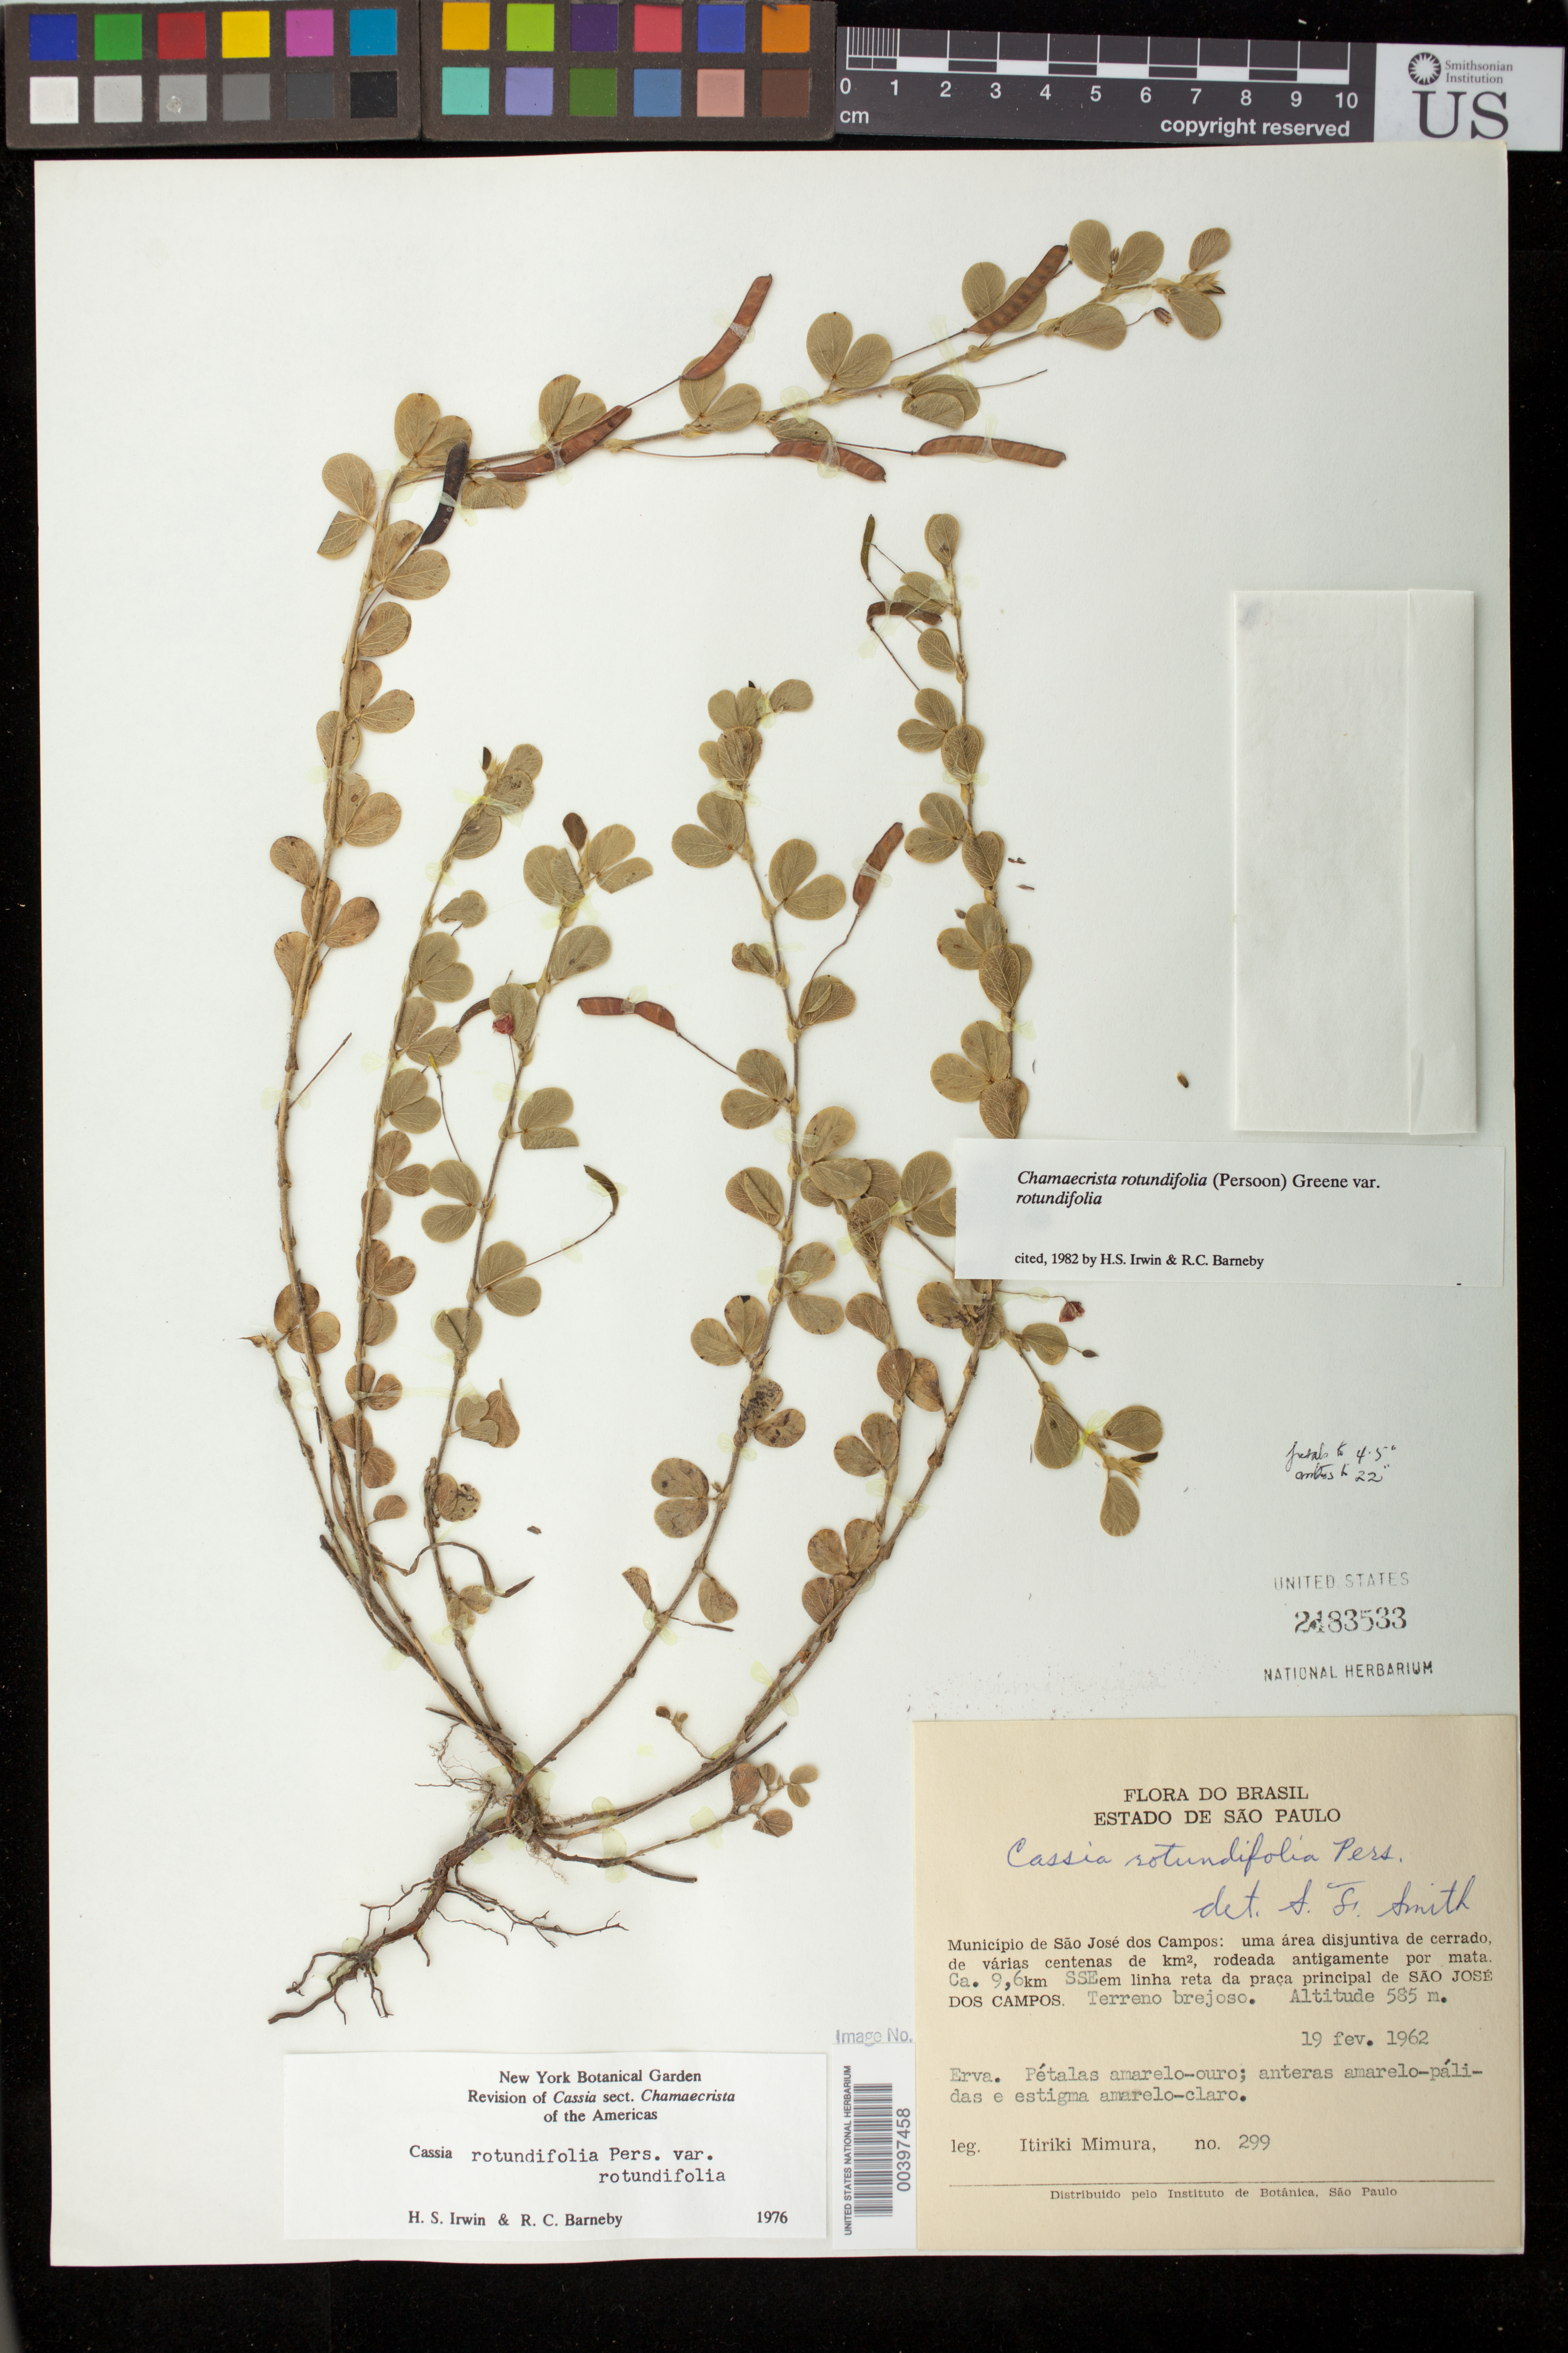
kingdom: Plantae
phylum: Tracheophyta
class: Magnoliopsida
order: Fabales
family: Fabaceae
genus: Chamaecrista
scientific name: Chamaecrista rotundifolia var. rotundifolia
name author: (Pers.) Greene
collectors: I. Mimura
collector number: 299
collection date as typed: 19 Feb 1962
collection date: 1962-02-19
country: Brazil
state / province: São Paulo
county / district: São José dos Campos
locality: Ca. 9.6 km SSE em linha reta da praca principal de Sao Jose dos Campos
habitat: Terreno brejoso; uma area disjuntiva de cerrado, de varias centenas de km^2, rodeada antigamente por mata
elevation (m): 585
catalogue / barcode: US 2483533